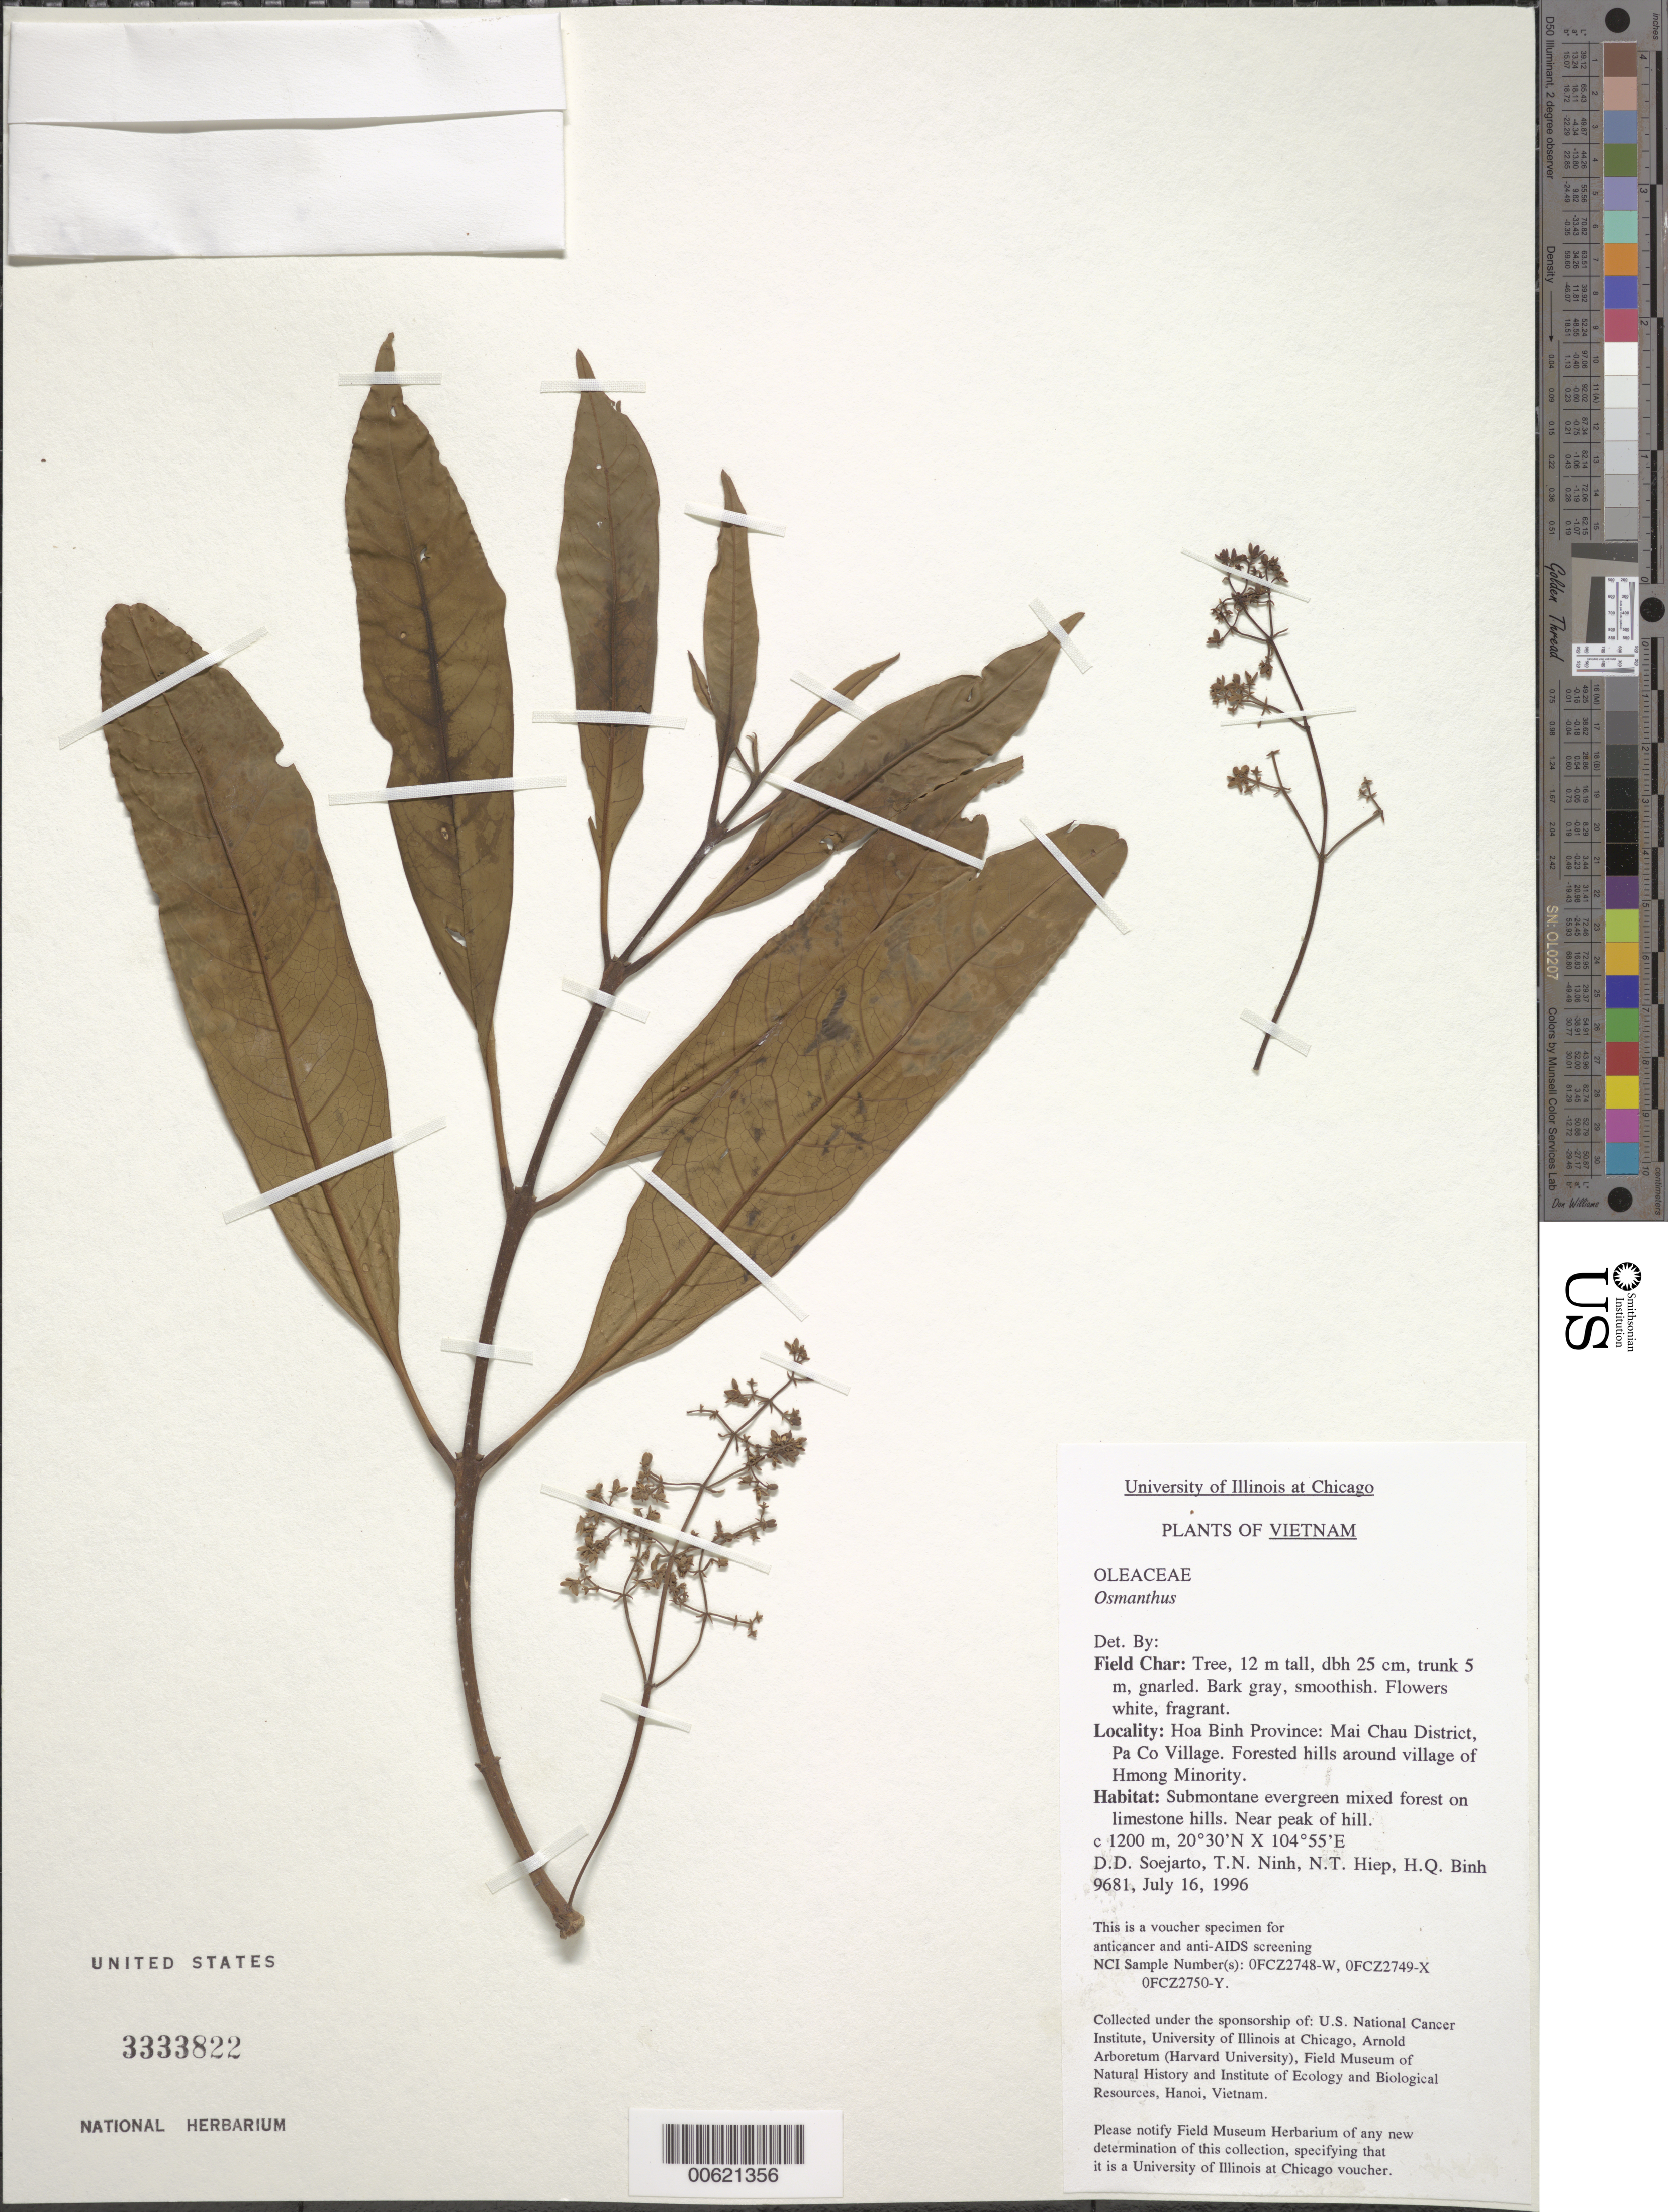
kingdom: Plantae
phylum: Tracheophyta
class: Magnoliopsida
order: Lamiales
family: Oleaceae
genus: Osmanthus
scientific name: Osmanthus sp.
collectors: T. N. Ninh, N. T. Hiep & H. Q. Binh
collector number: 9681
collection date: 1996-07-16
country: Vietnam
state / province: Hoa Binh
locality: Hoa Binh Province: Mai Chau District, Pa Co Village, Forested hills around village of Hmong Minority.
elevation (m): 1200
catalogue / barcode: US 3333822